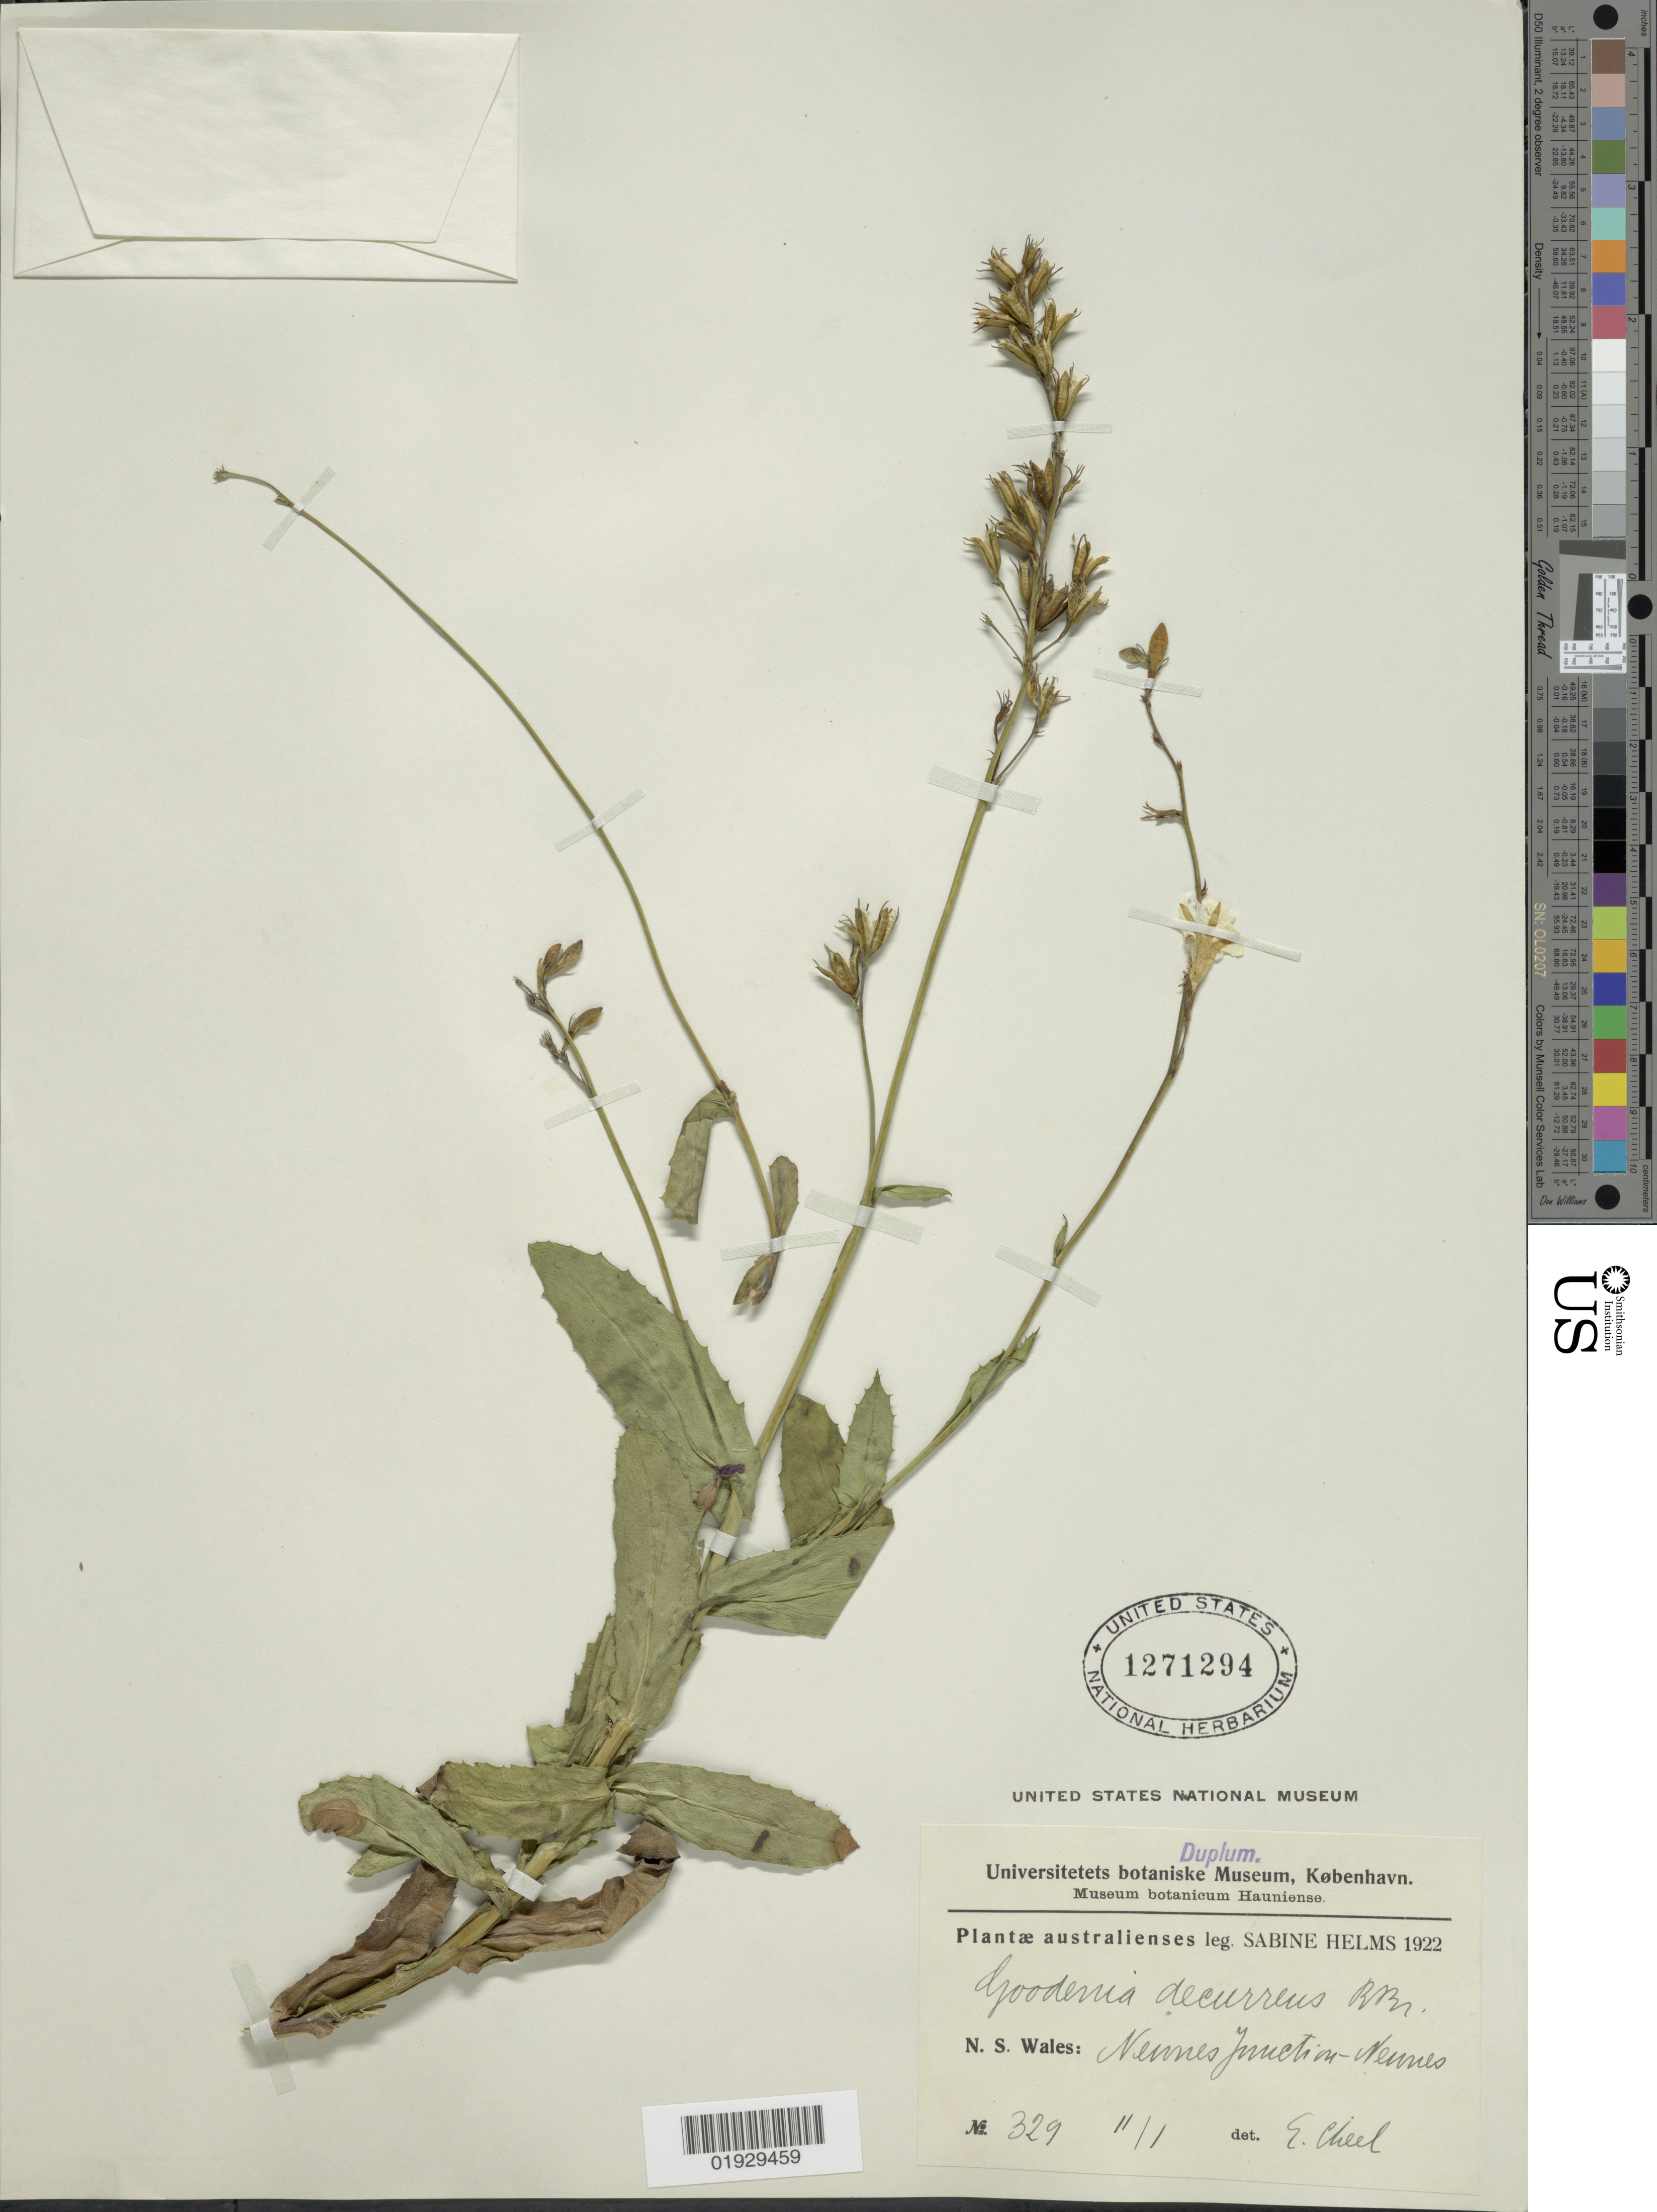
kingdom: Plantae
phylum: Tracheophyta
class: Magnoliopsida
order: Asterales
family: Goodeniaceae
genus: Goodenia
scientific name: Goodenia decurrens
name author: R. Br.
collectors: S. Helms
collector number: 329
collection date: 1922-01-11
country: Australia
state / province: New South Wales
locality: N.S. Wales: Nennes Junction-Nennes.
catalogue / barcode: US 1271294